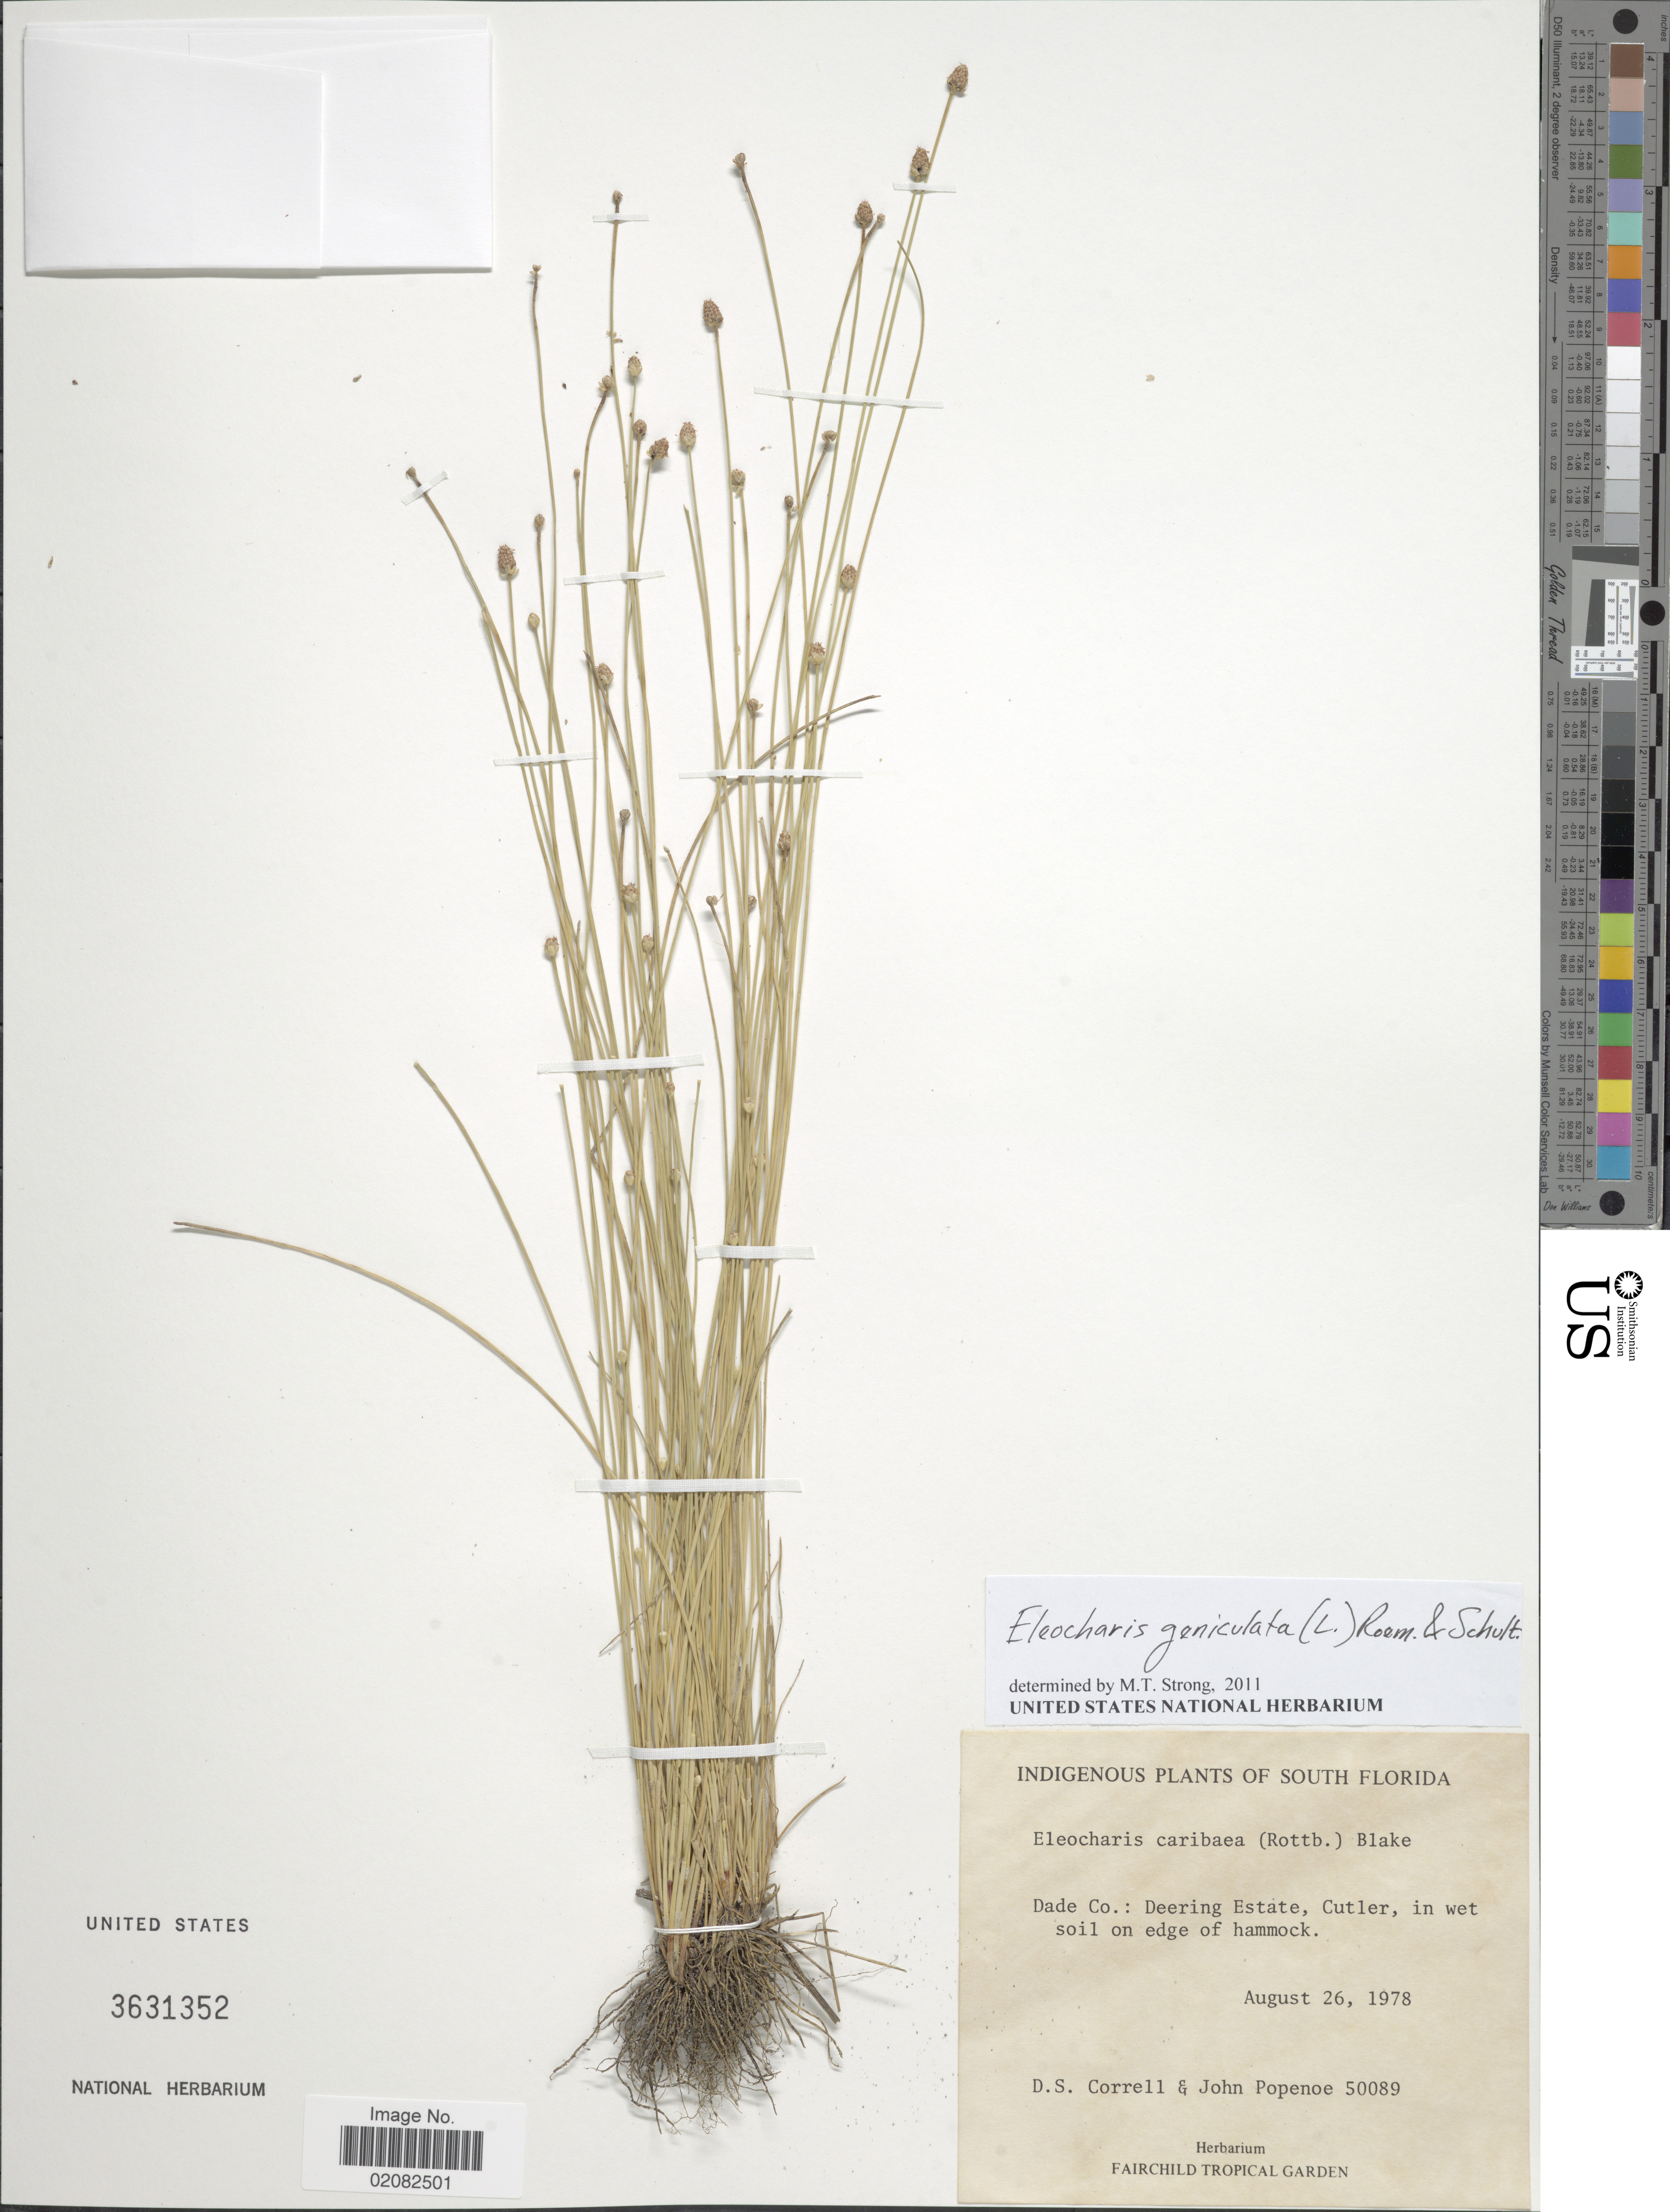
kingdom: Plantae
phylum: Tracheophyta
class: Liliopsida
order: Poales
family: Cyperaceae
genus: Eleocharis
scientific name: Eleocharis geniculata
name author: (L.) Roem. & Schult.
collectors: D. S. Correll & J. Popenoe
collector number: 50089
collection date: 1978-08-26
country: United States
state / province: Florida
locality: South Florida, Dade Co, Deering Estate, Cutler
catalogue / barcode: US 3631352